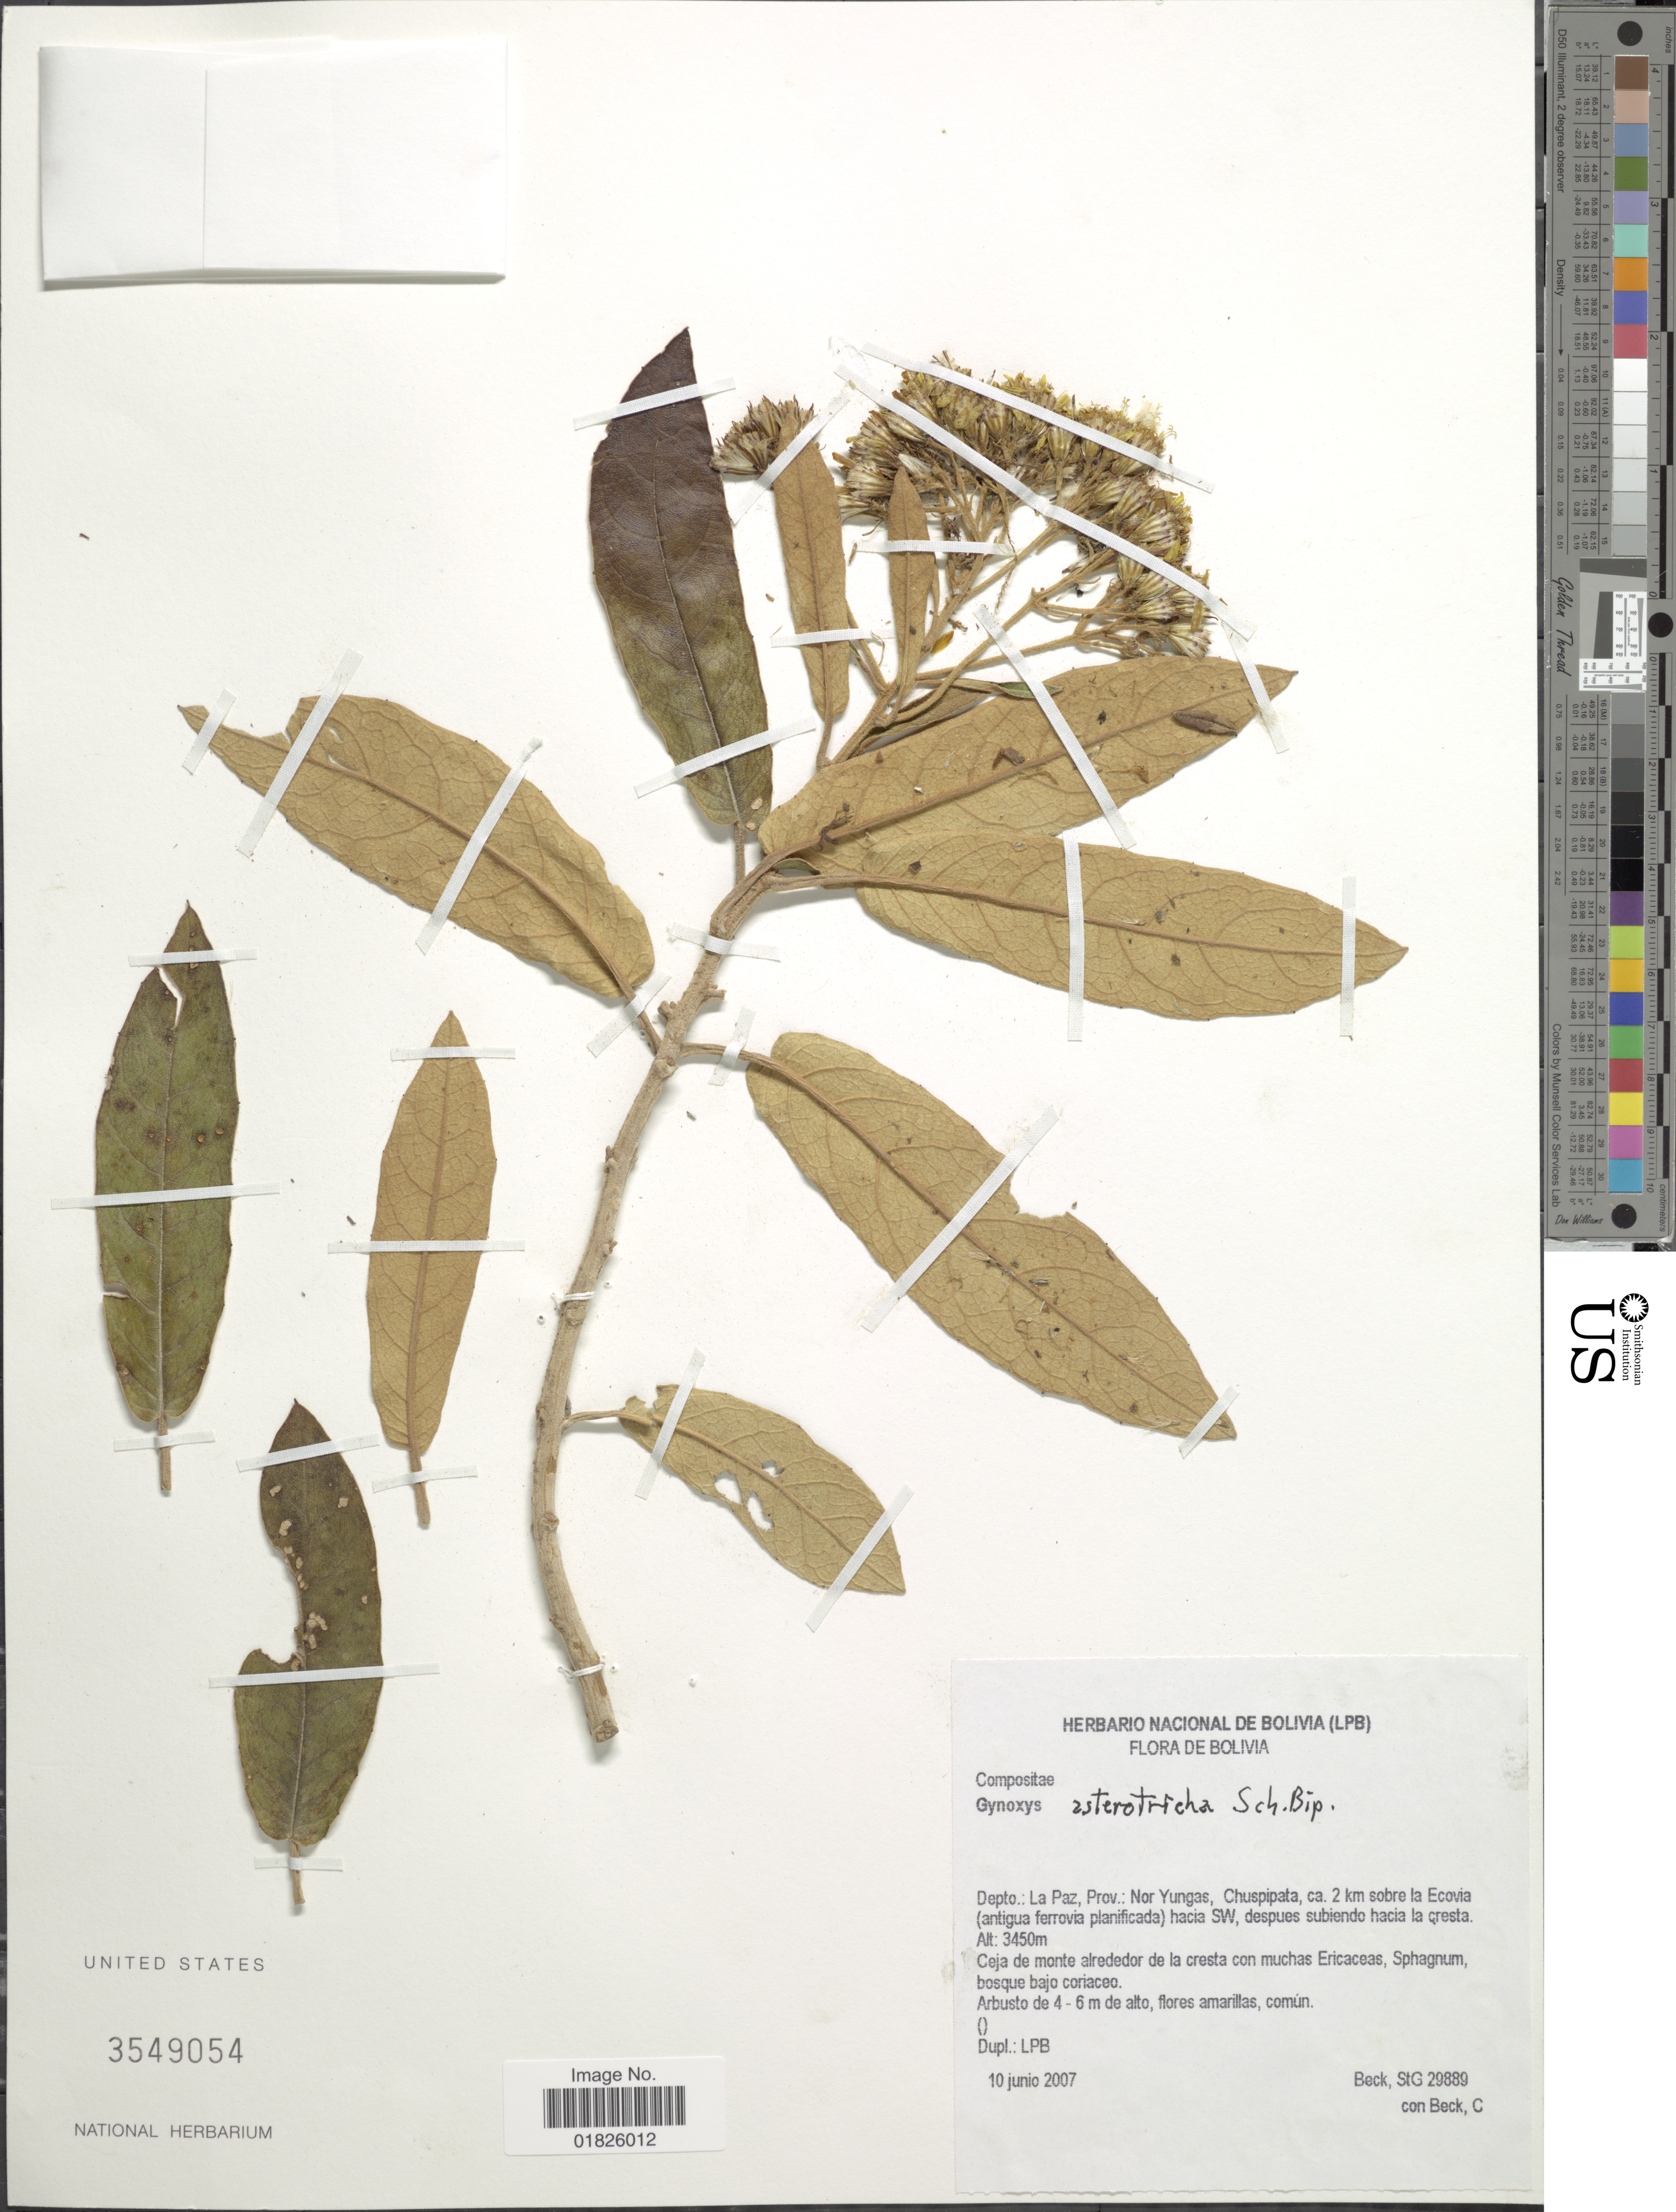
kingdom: Plantae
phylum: Tracheophyta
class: Magnoliopsida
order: Asterales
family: Asteraceae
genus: Gynoxys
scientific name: Gynoxys asterotricha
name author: Sch. Bip.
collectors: S. G. Beck & C. K. Beck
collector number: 29889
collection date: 2007-06-10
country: Bolivia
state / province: La Paz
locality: Nor Yungas, Chuspipata,. ca. 2 km sobre la Ecovia (antigua ferrovia planificada) hacia SW, despues subiendo hacia la cresta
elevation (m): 3450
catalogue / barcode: US 3549054